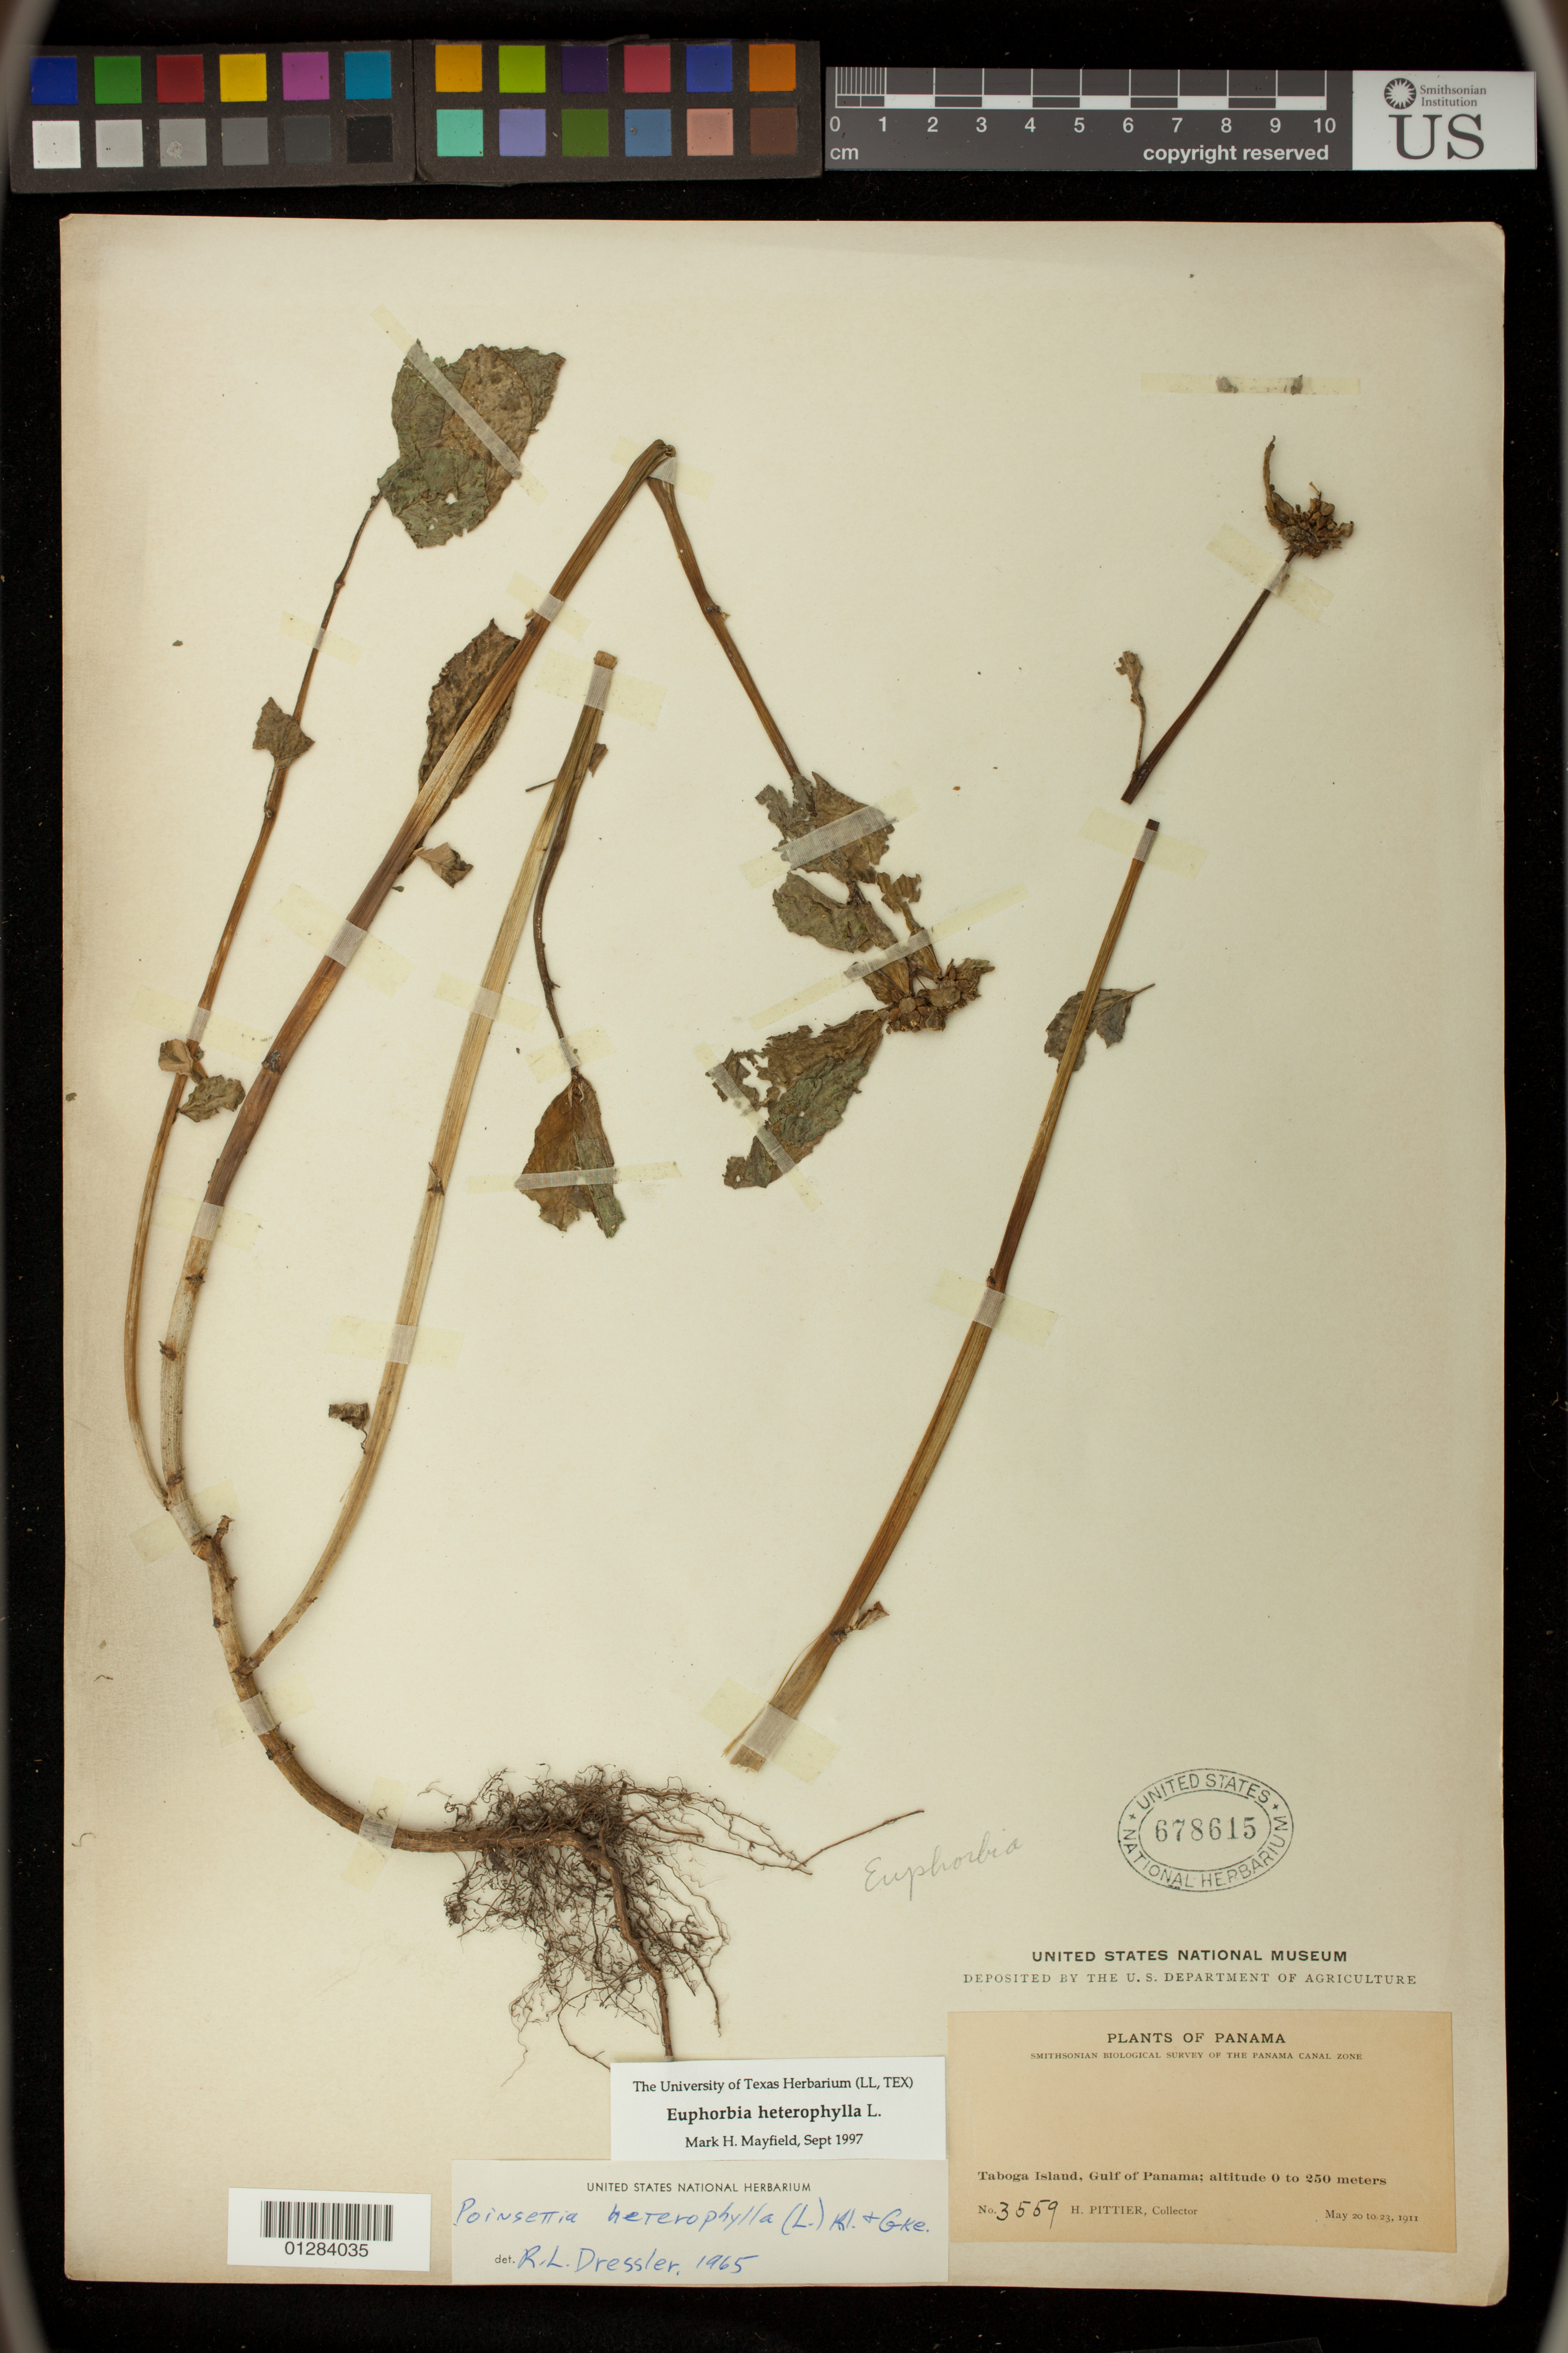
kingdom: Plantae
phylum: Tracheophyta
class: Magnoliopsida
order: Malpighiales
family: Euphorbiaceae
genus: Euphorbia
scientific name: Euphorbia heterophylla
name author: L.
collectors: H. F. Pittier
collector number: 3559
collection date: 1911-05-20/1911-05-23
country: Panama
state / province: Panamá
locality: Taboga Island, Gulf of Panama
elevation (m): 0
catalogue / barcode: US 678615